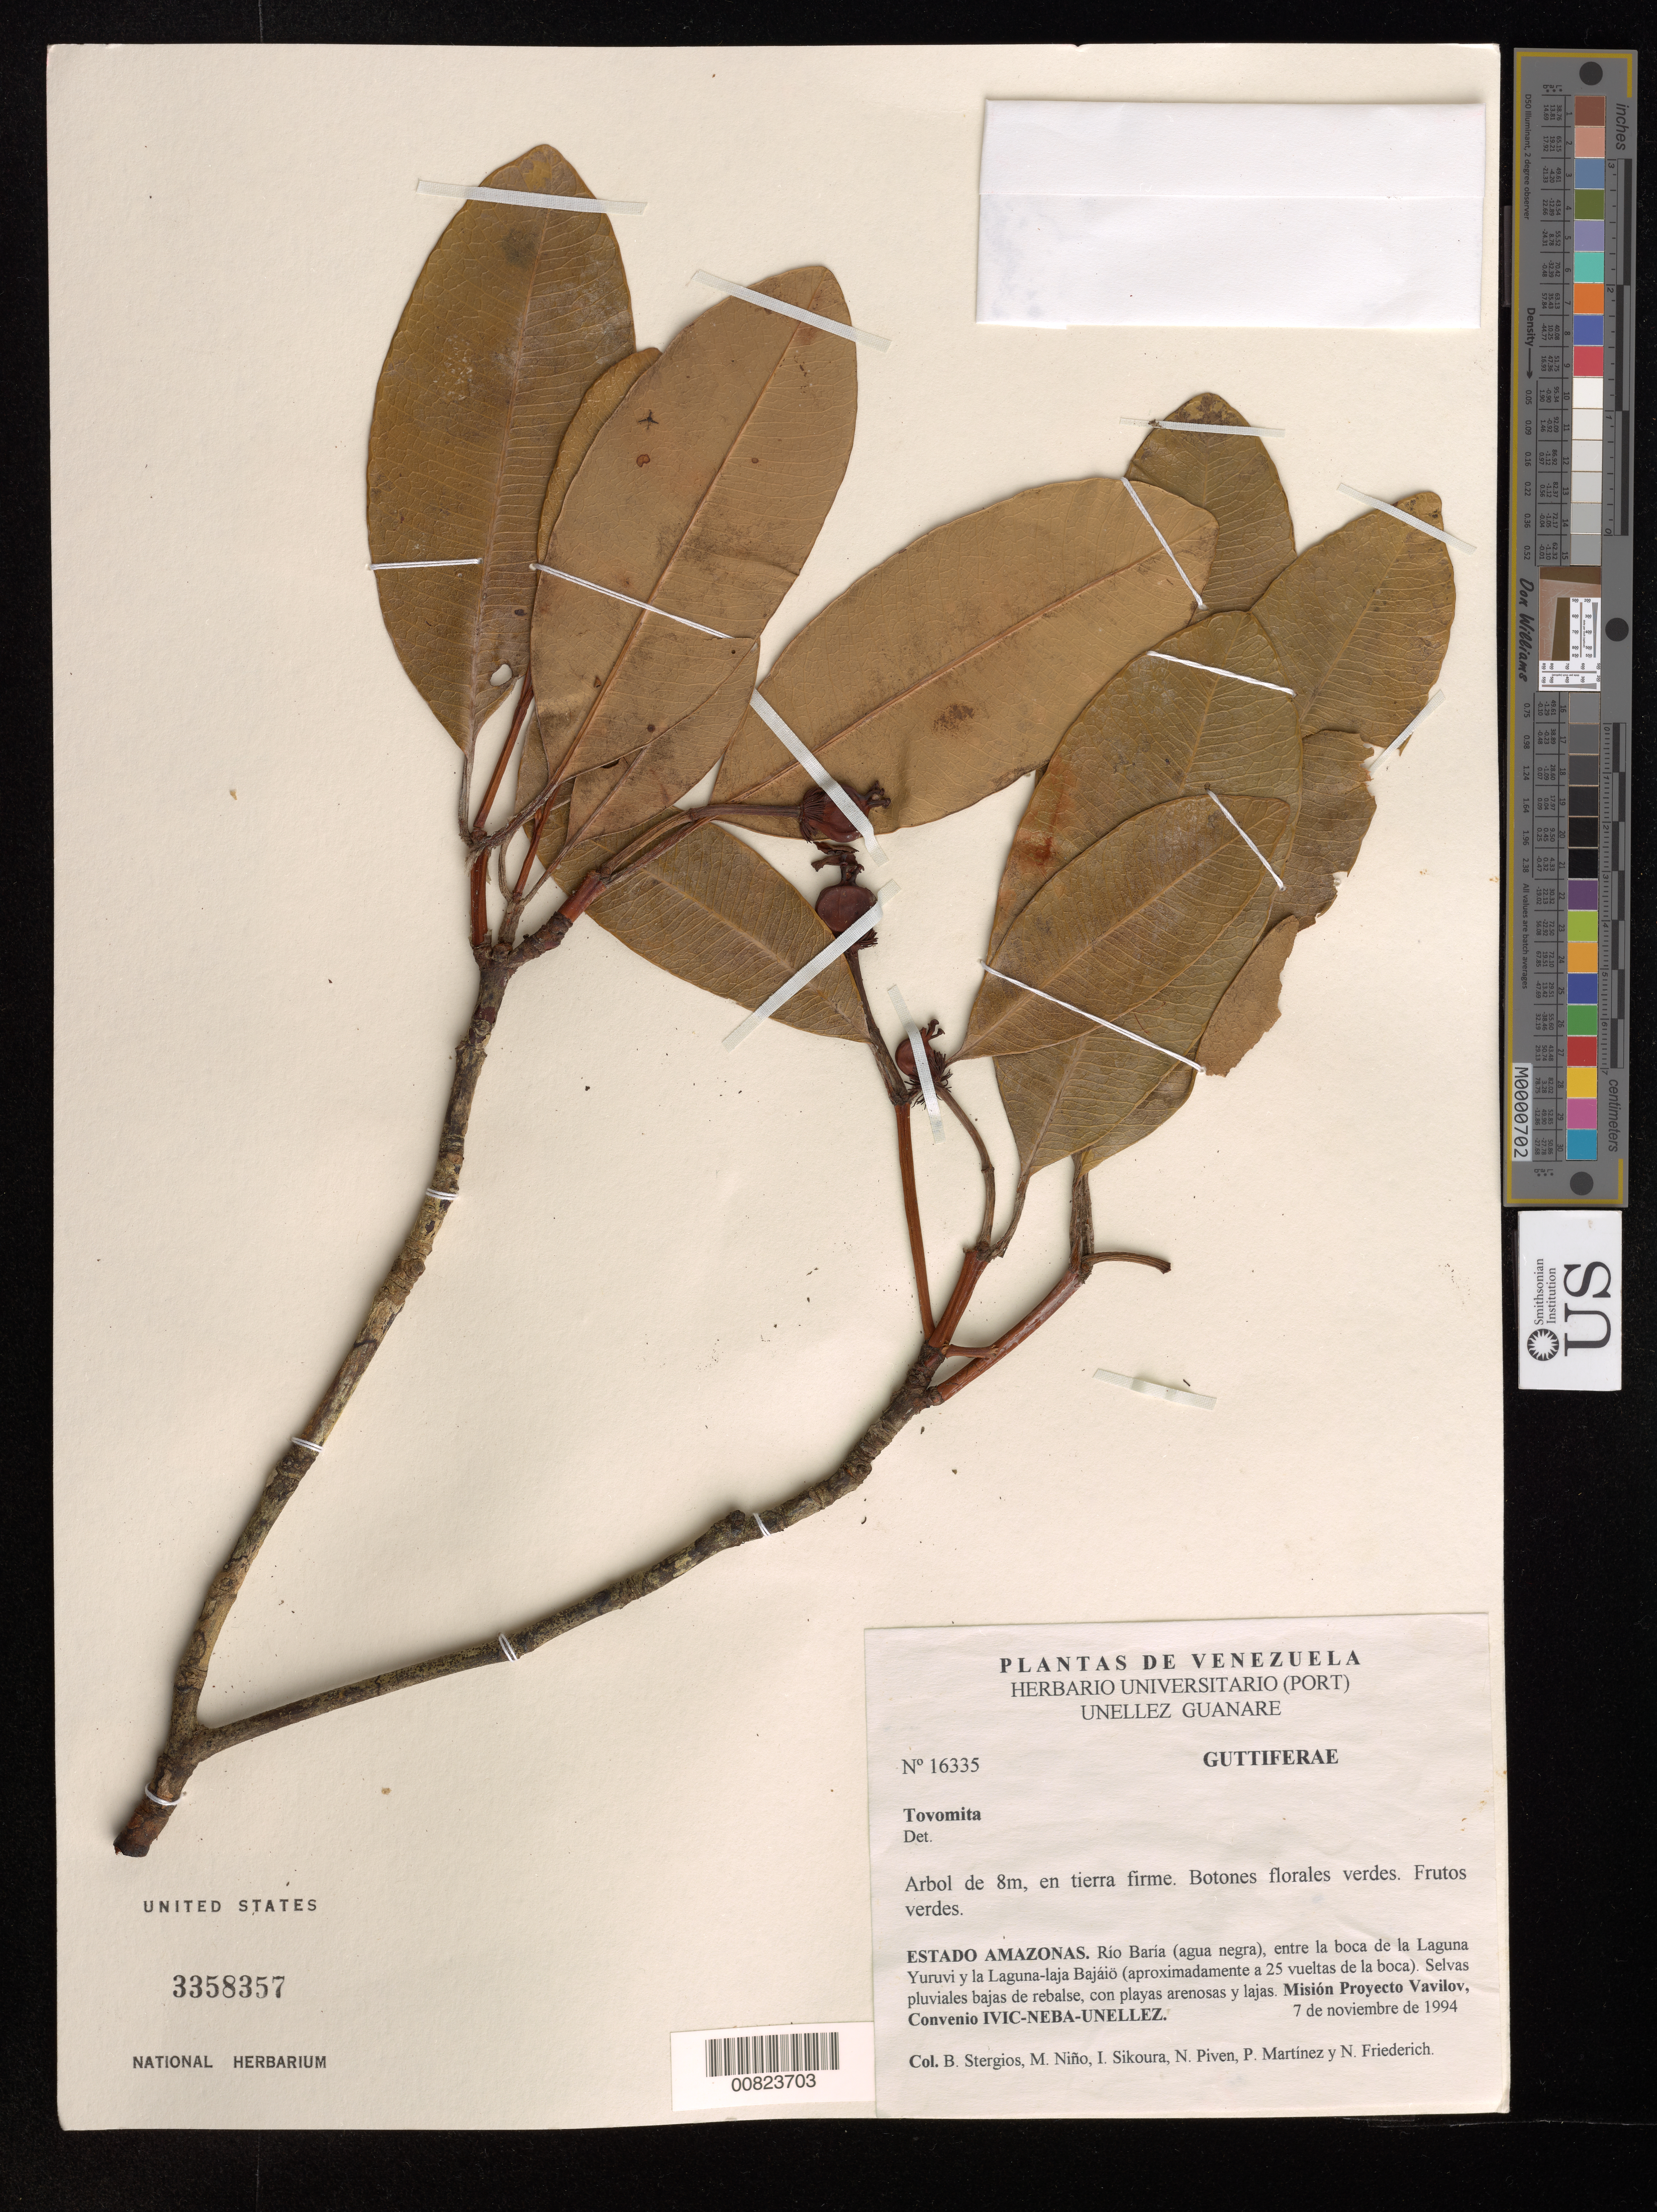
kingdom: Plantae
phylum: Tracheophyta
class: Magnoliopsida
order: Malpighiales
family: Clusiaceae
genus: Tovomita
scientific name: Tovomita sp.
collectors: B. G. Stergios, S. M. Niño, I. Sikoura, N. Piven, P. Martinez & N. Friederich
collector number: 16335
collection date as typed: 7-Nov-94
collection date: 1994-11-07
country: Venezuela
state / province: Amazonas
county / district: Río Negro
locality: Río Baría, entre la boca de la Laguna Yuruvi y la Laguna-laja Bajáiö (aprox. a 25 vueltas de la boca)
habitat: Selvas pluviales bajas de rebalse, con playas arenosas y lajas; tierra firme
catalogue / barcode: US 3358357